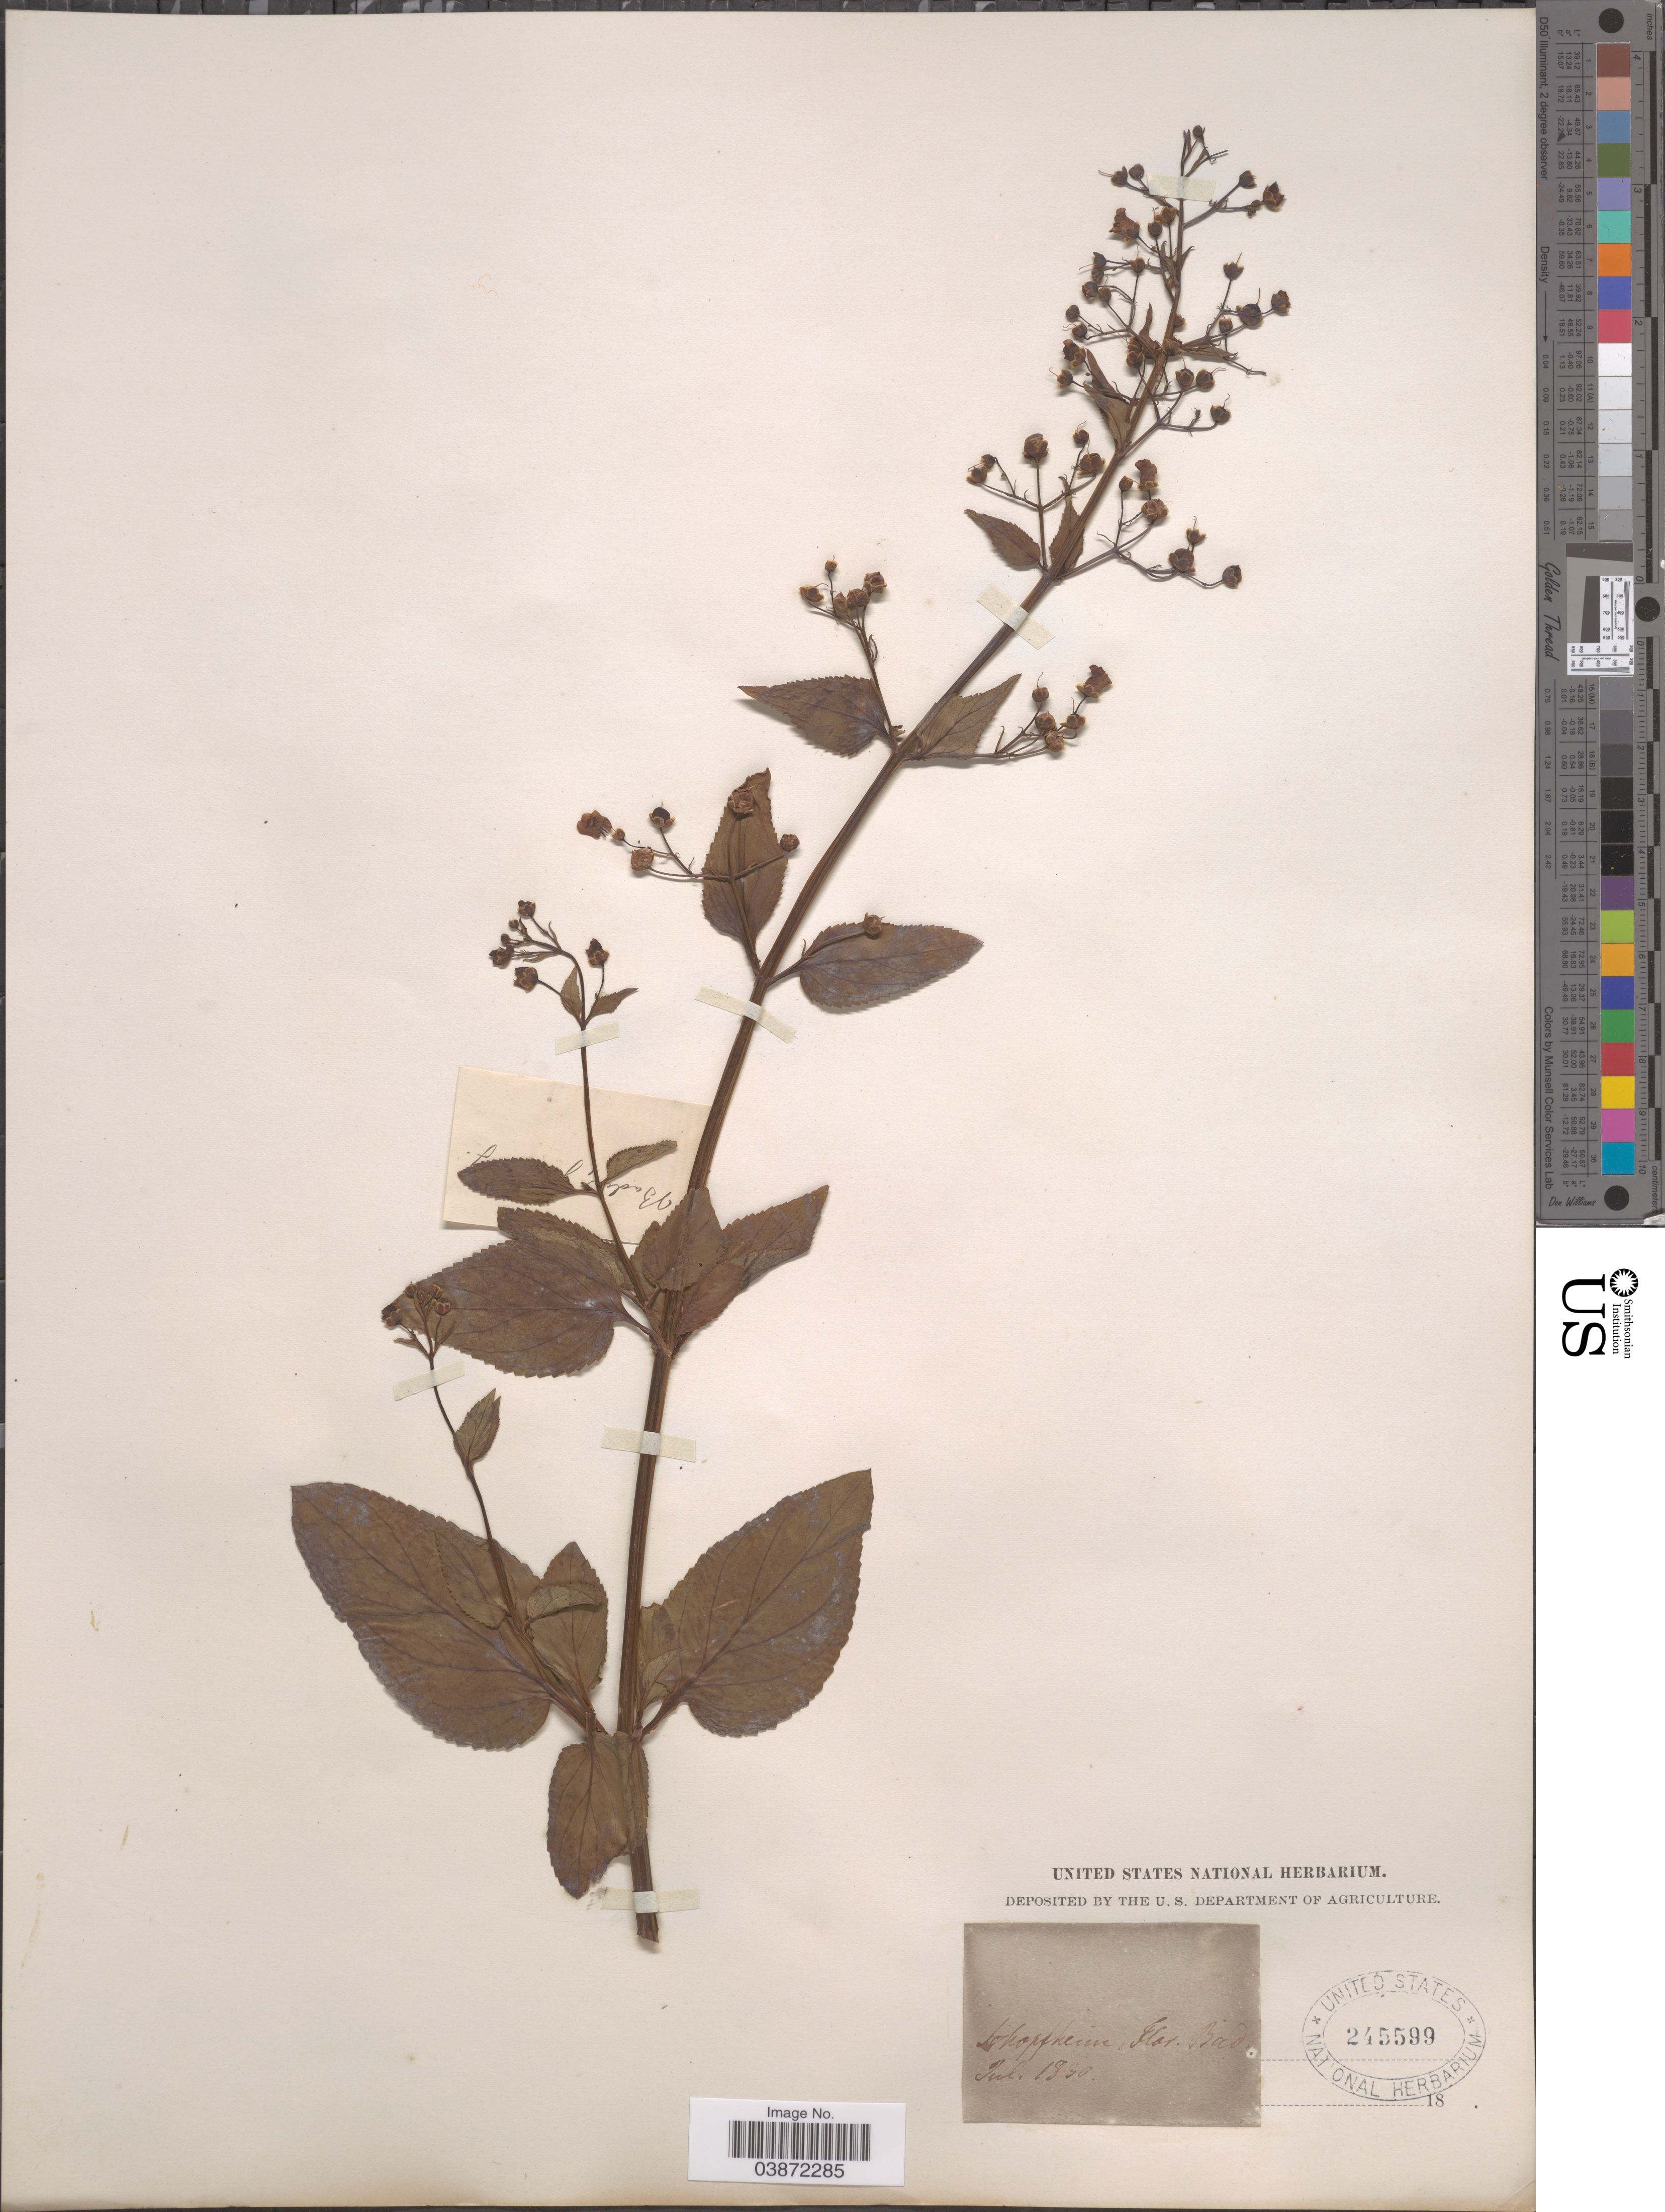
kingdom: Plantae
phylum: Tracheophyta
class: Magnoliopsida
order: Lamiales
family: Scrophulariaceae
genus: Scrophularia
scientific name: Scrophularia sp.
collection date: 1830-07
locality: Schopfheim.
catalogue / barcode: US 245599